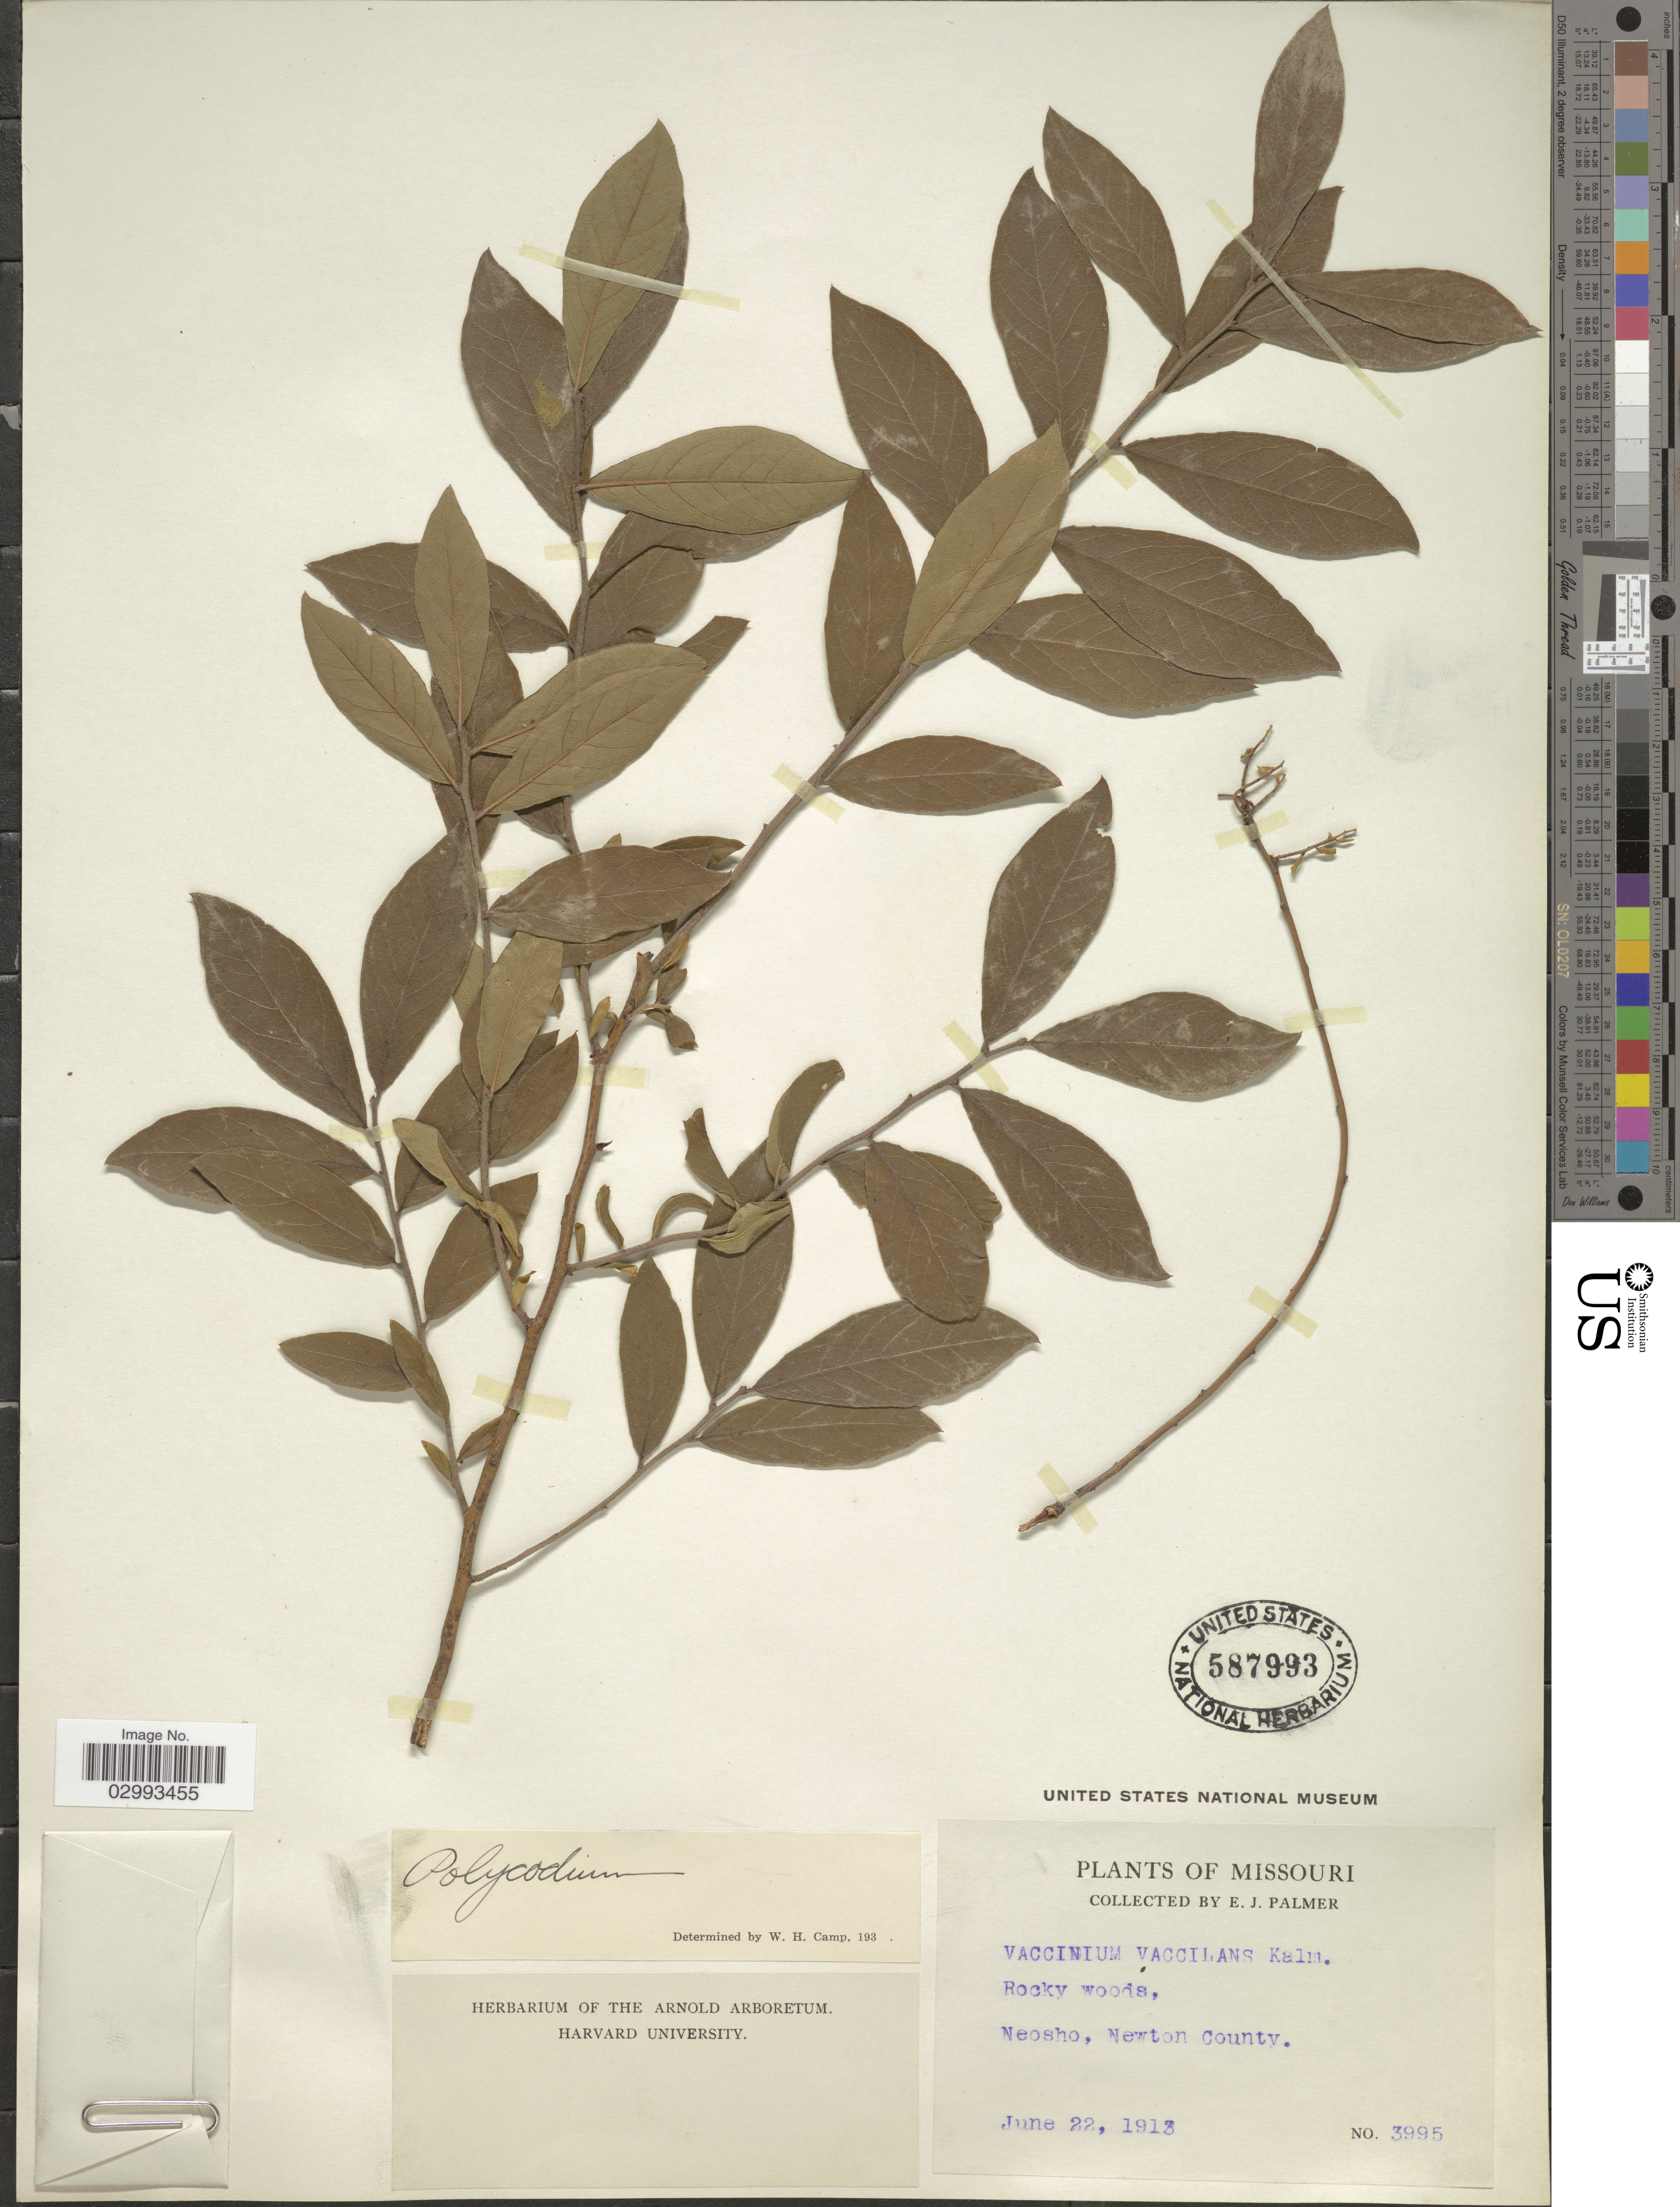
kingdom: Plantae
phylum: Tracheophyta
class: Magnoliopsida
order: Ericales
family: Ericaceae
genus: Polycodium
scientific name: Polycodium sp.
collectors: E. J. Palmer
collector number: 3995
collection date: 1913-06-22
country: United States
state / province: Missouri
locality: Neosho, Newton County.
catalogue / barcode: US 587993